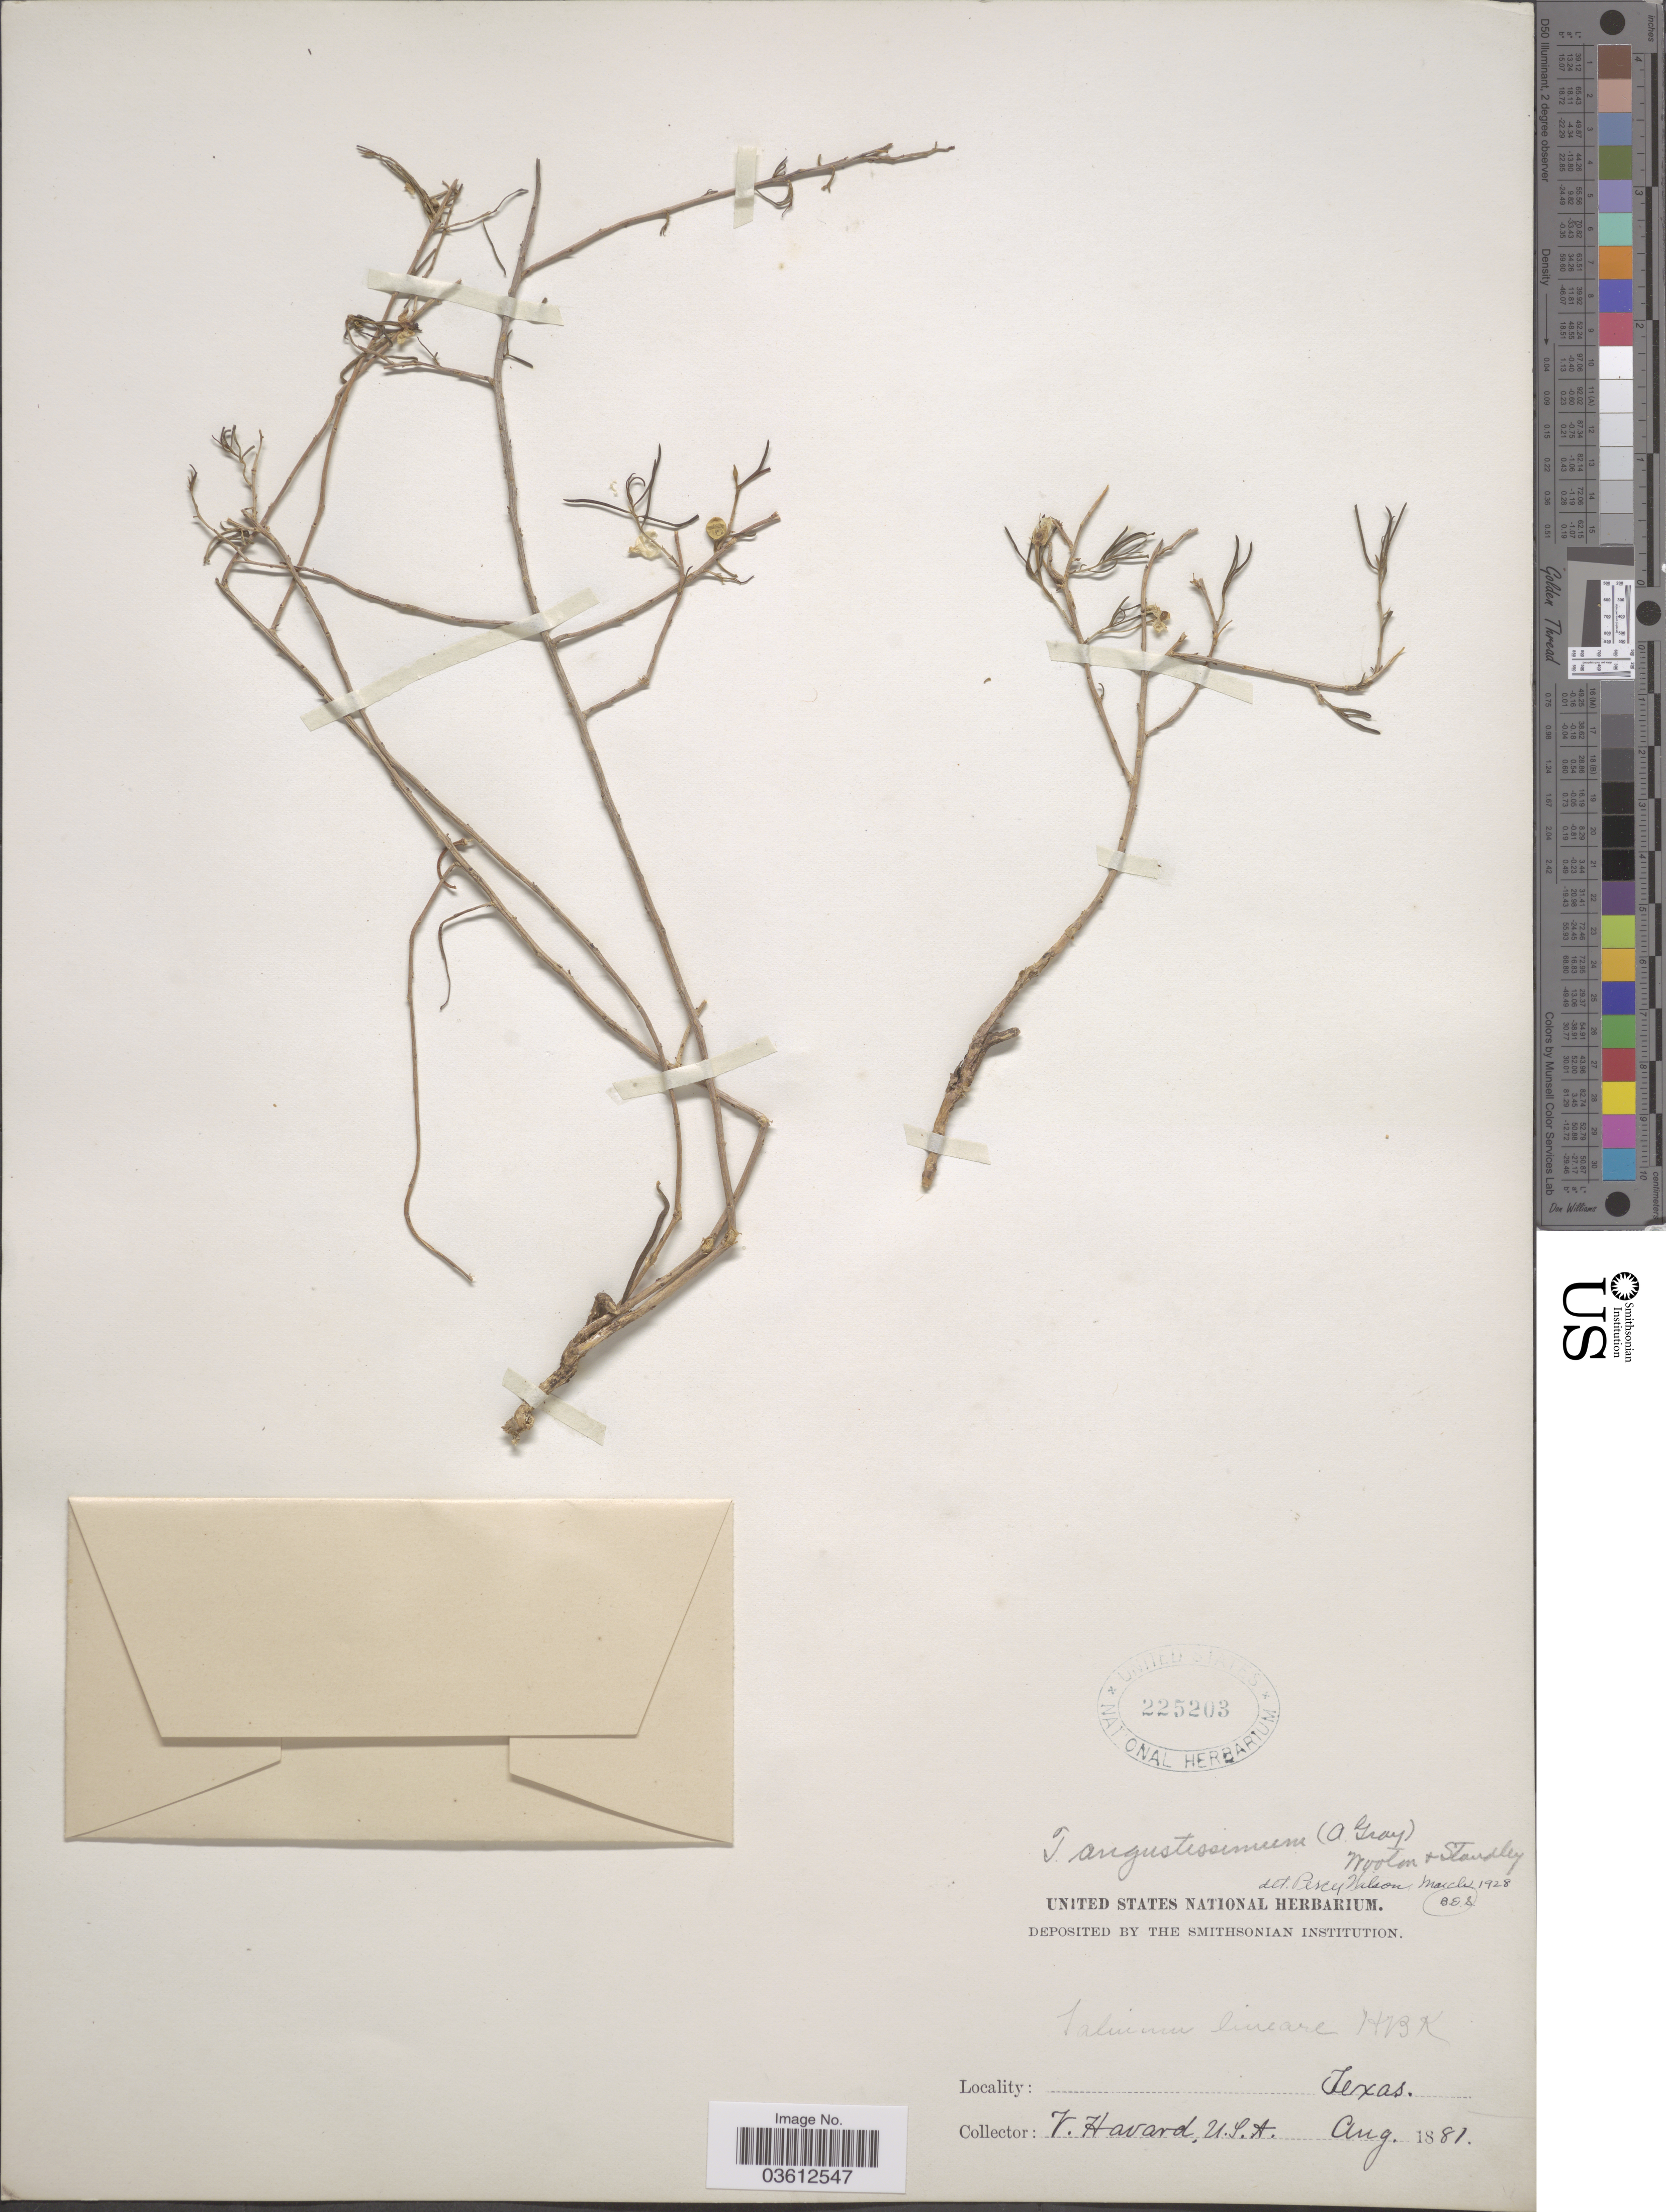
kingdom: Plantae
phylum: Tracheophyta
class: Magnoliopsida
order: Caryophyllales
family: Talinaceae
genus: Talinum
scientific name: Talinum angustissimum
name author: (Engelm.) Wooton & Standl.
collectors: V. Havard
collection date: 1881-08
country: United States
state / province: Texas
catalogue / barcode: US 225203